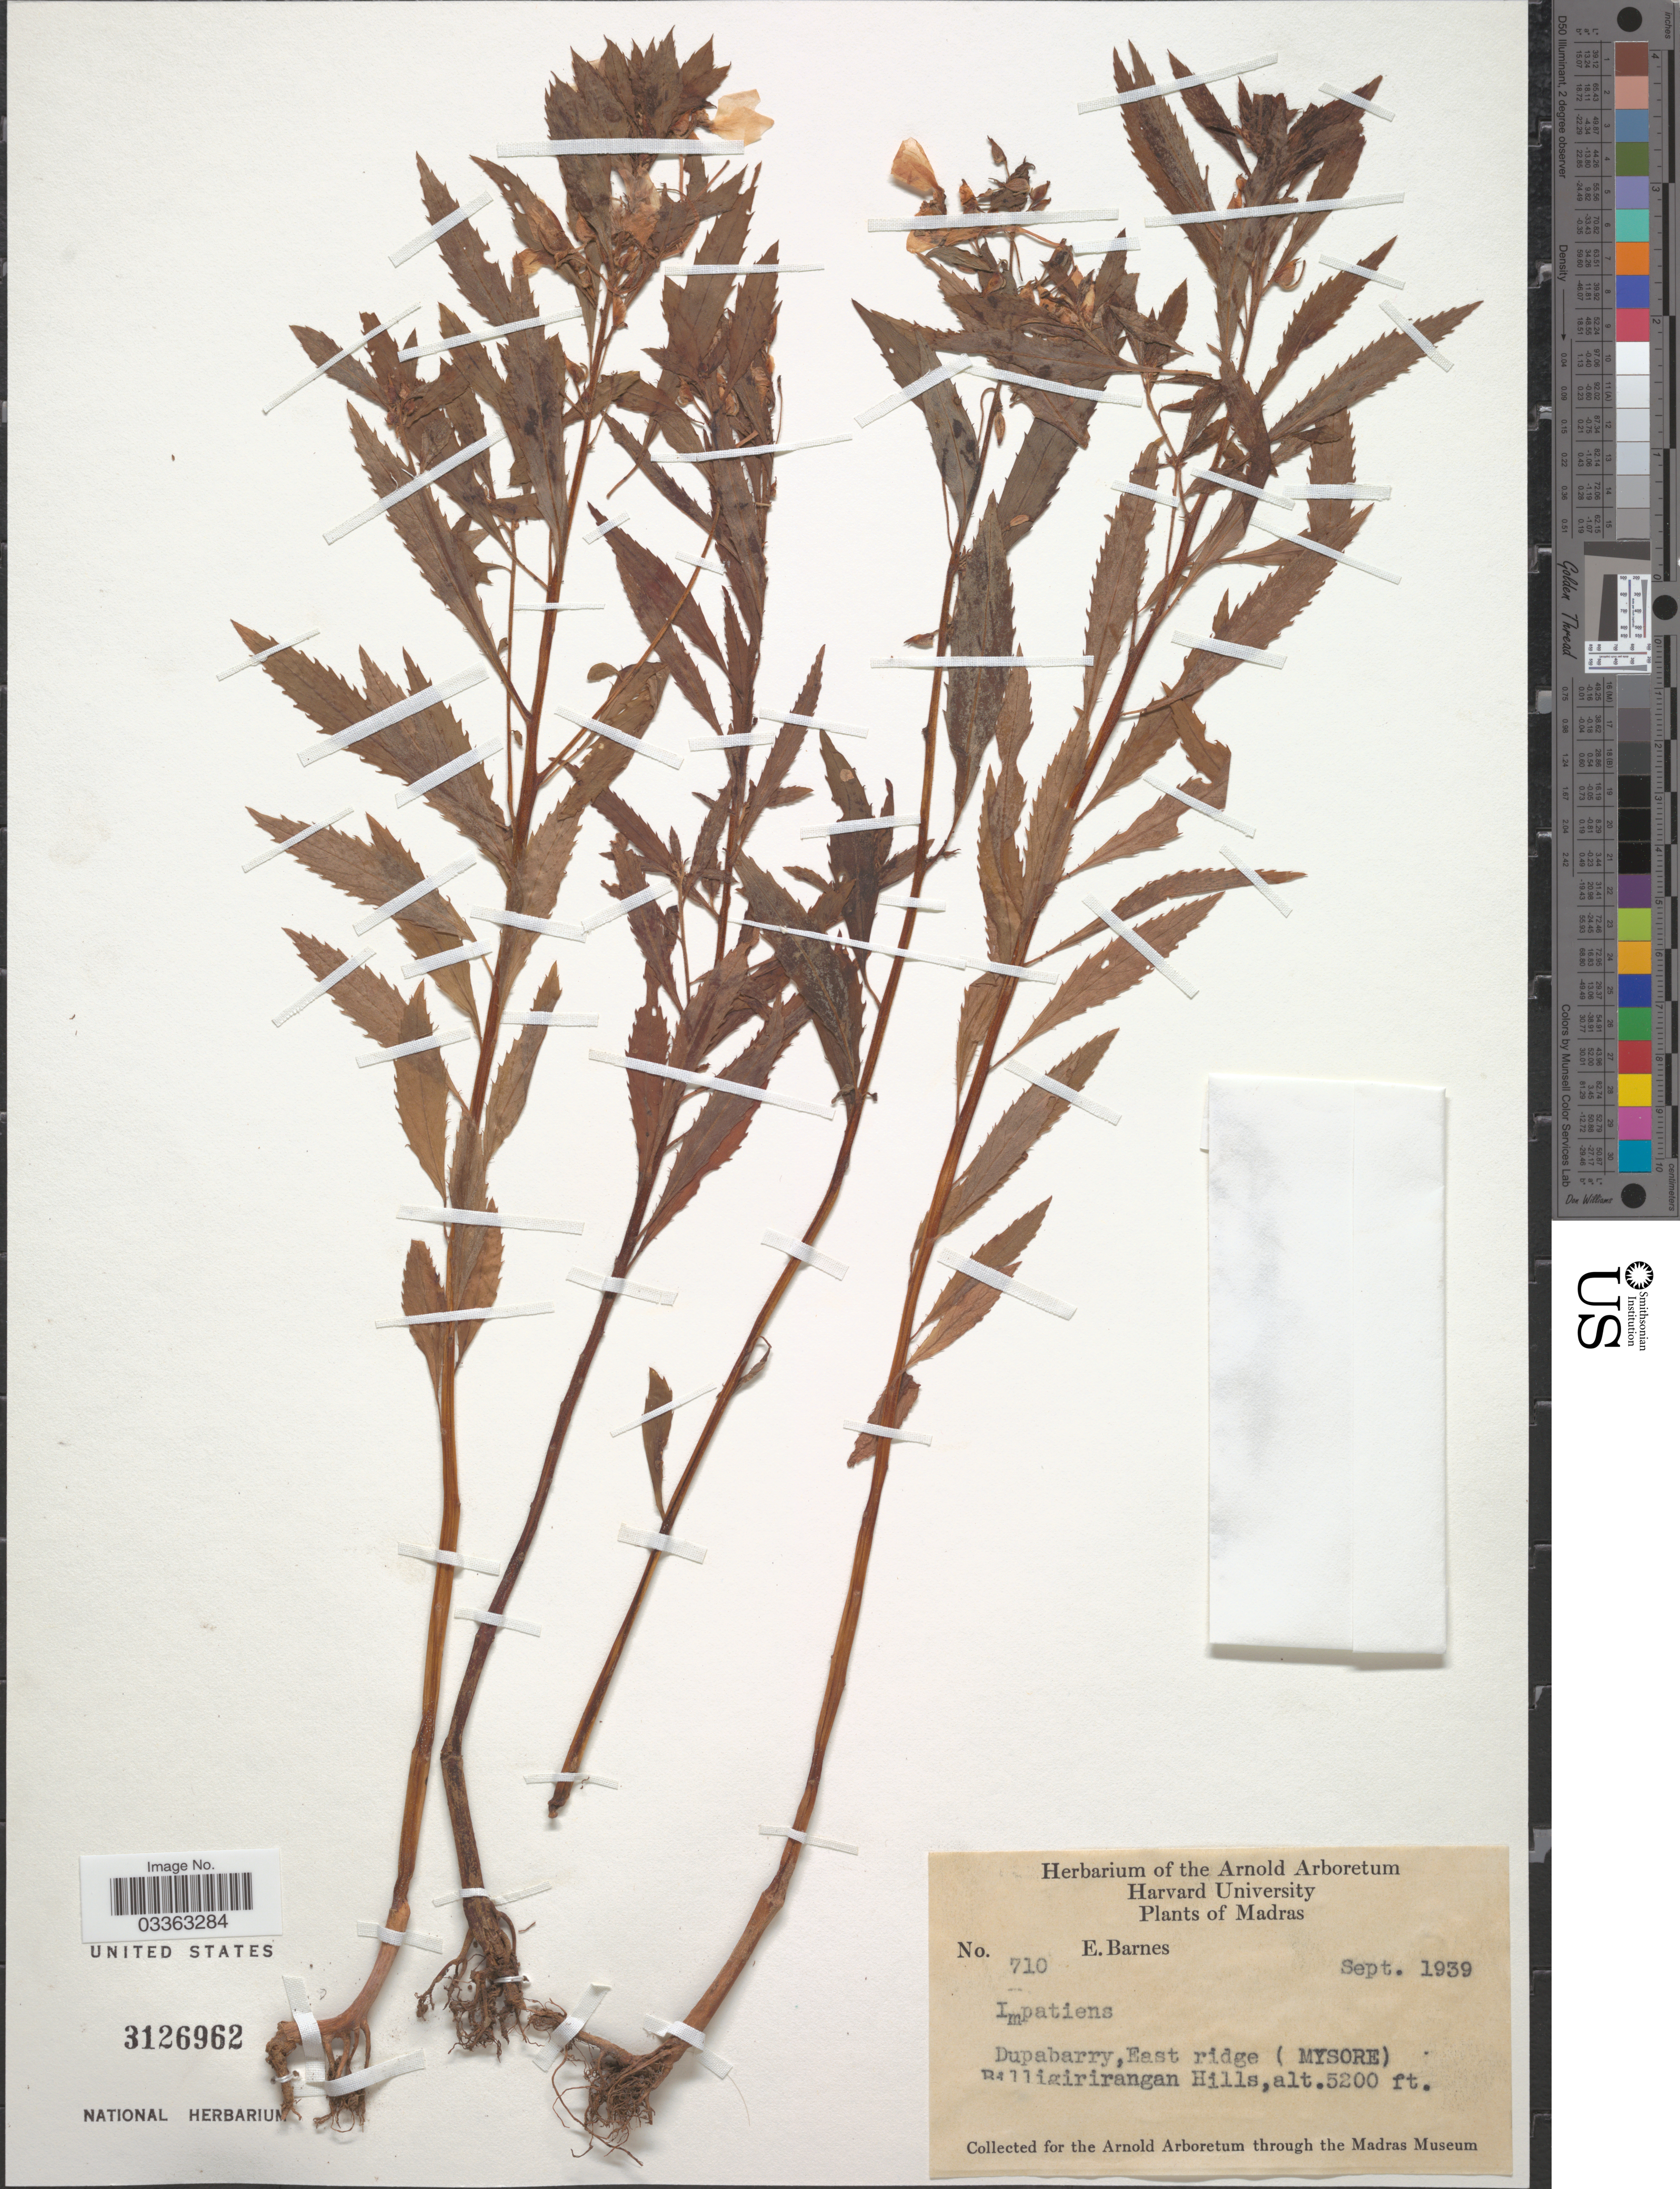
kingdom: Plantae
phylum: Tracheophyta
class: Magnoliopsida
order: Ericales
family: Balsaminaceae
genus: Impatiens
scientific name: Impatiens sp.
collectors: E. Barnes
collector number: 710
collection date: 1939-09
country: India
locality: Madras. Dupabarry, East ridge (Mysore) Billigirirangan Hills.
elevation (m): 1585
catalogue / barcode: US 3126962